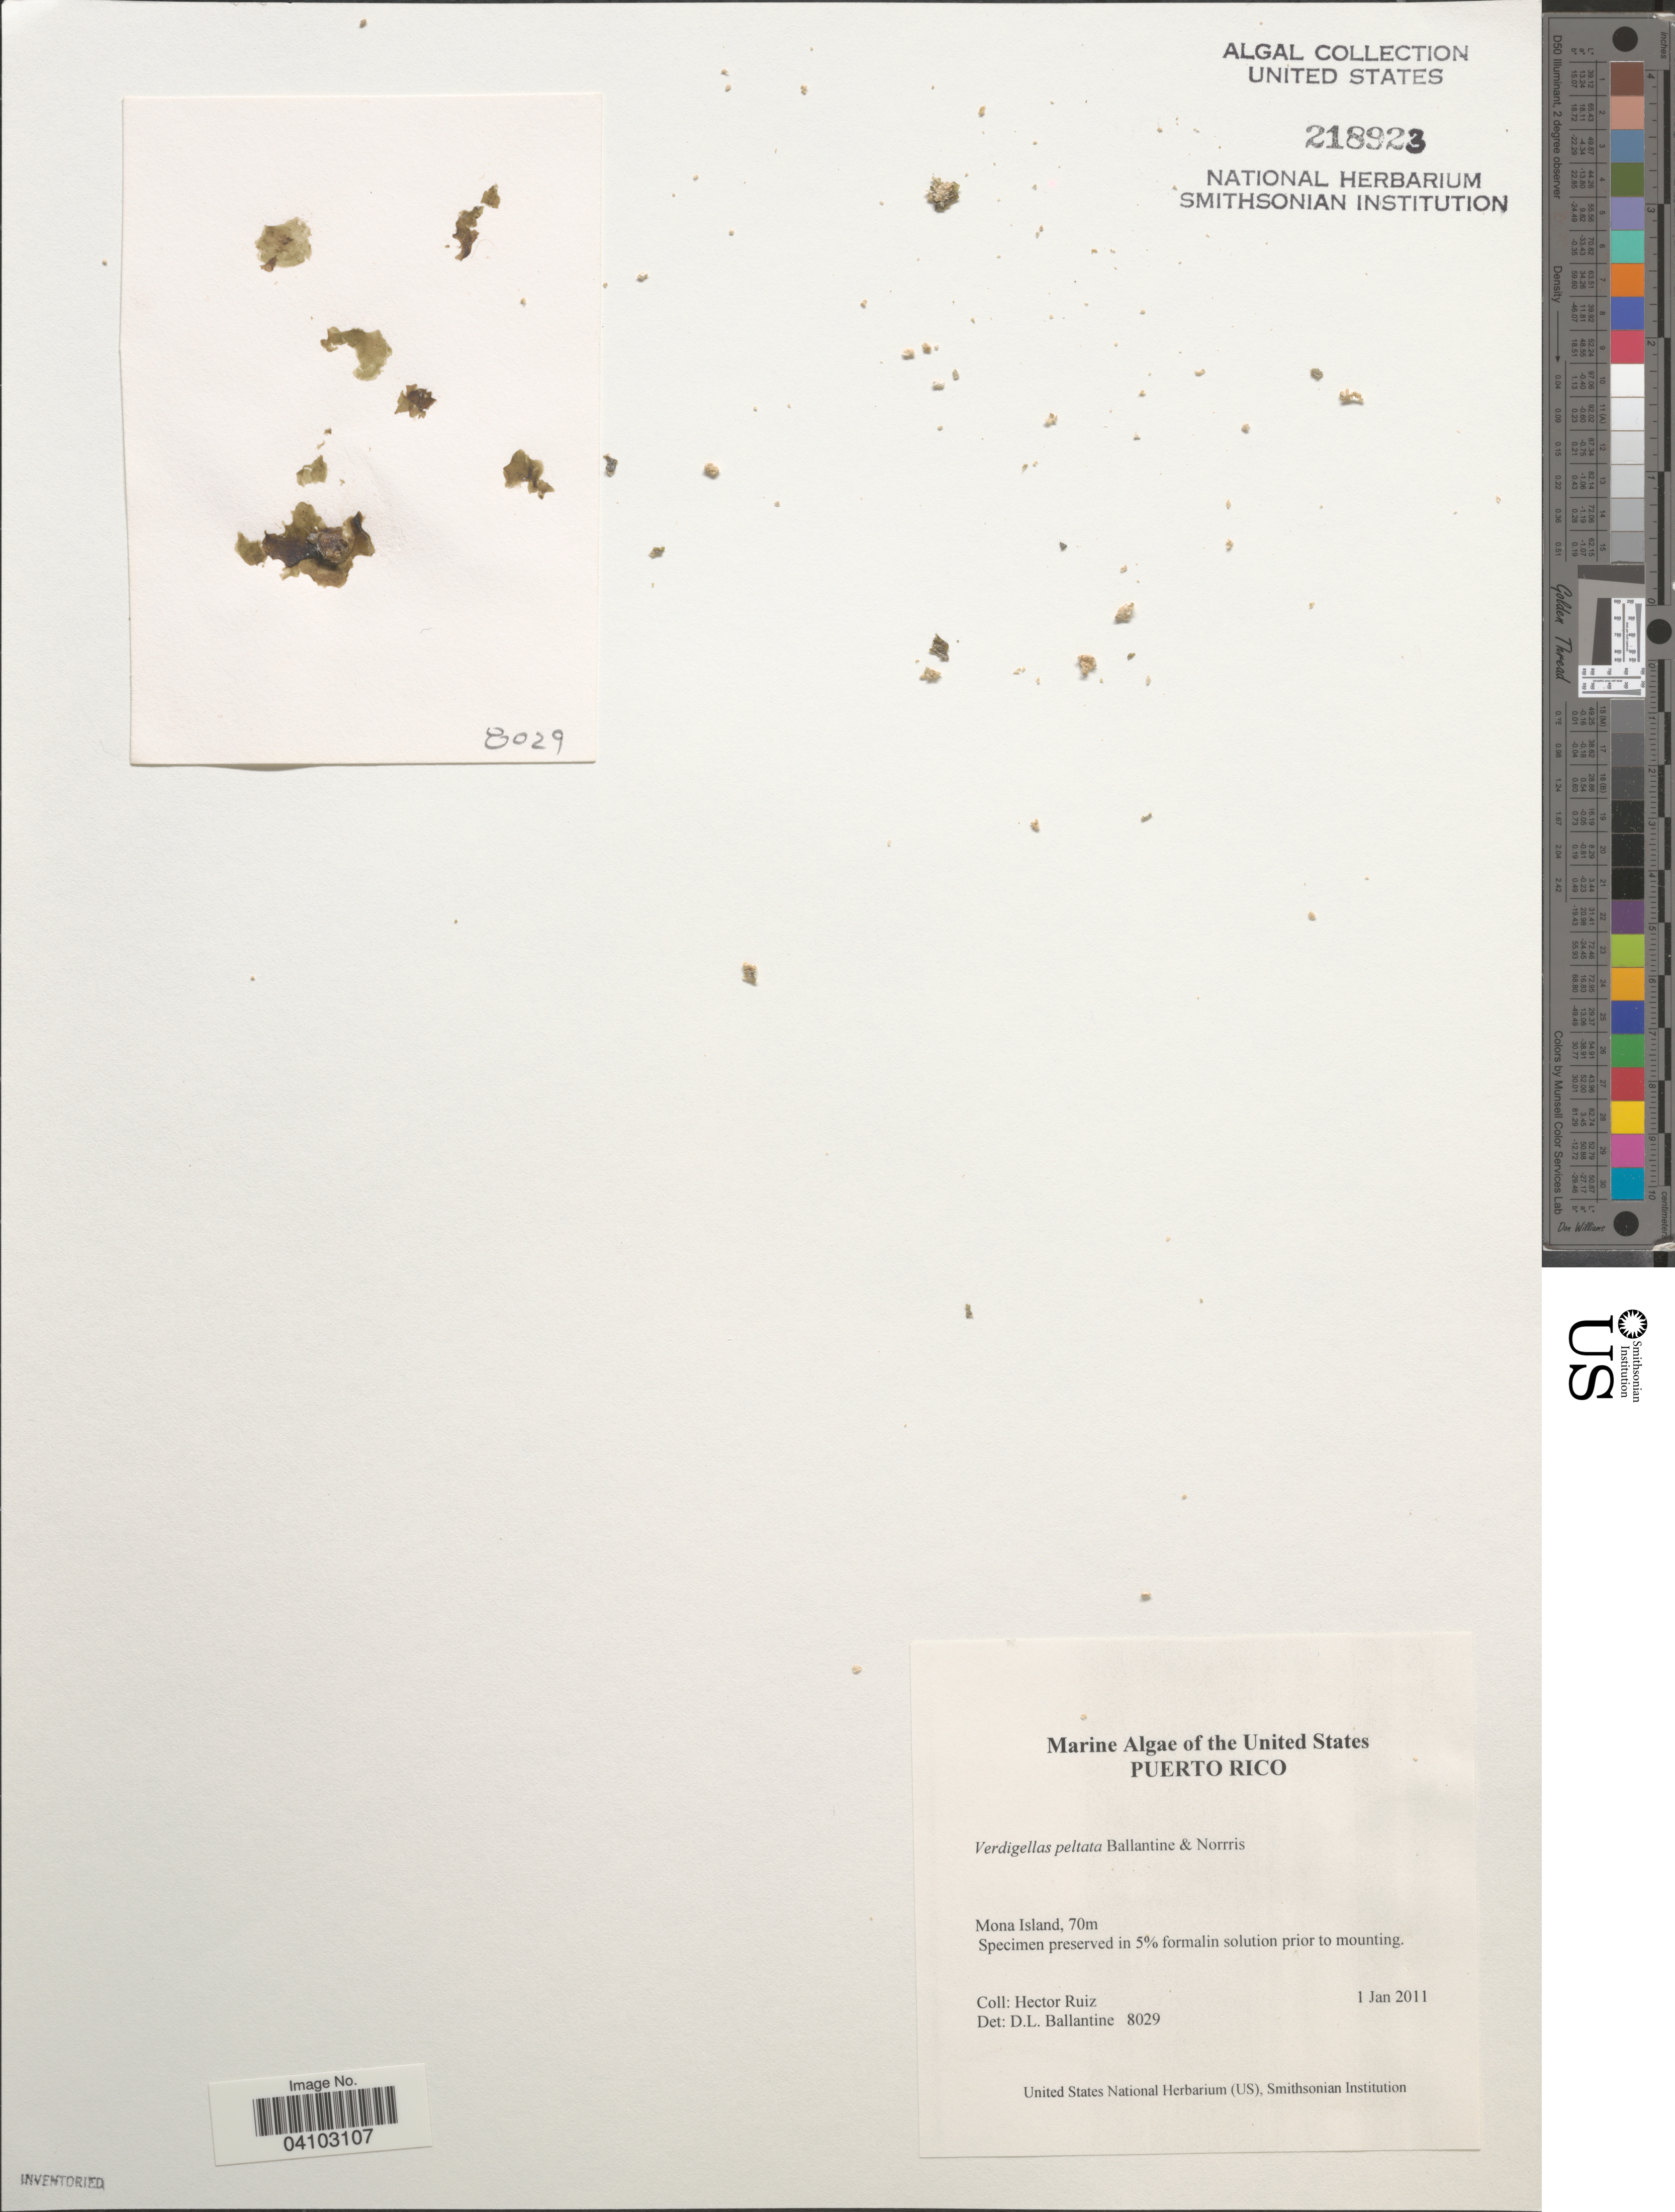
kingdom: Plantae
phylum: Chlorophyta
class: Prasinophyceae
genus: Verdigellas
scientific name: Verdigellas peltata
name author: D.L. Ballant. & J.N. Norris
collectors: H. Ruiz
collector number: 8029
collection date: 2011-01-01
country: Puerto Rico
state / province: Mayaguëz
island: Mona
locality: Mona Island.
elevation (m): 70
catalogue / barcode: US 218923